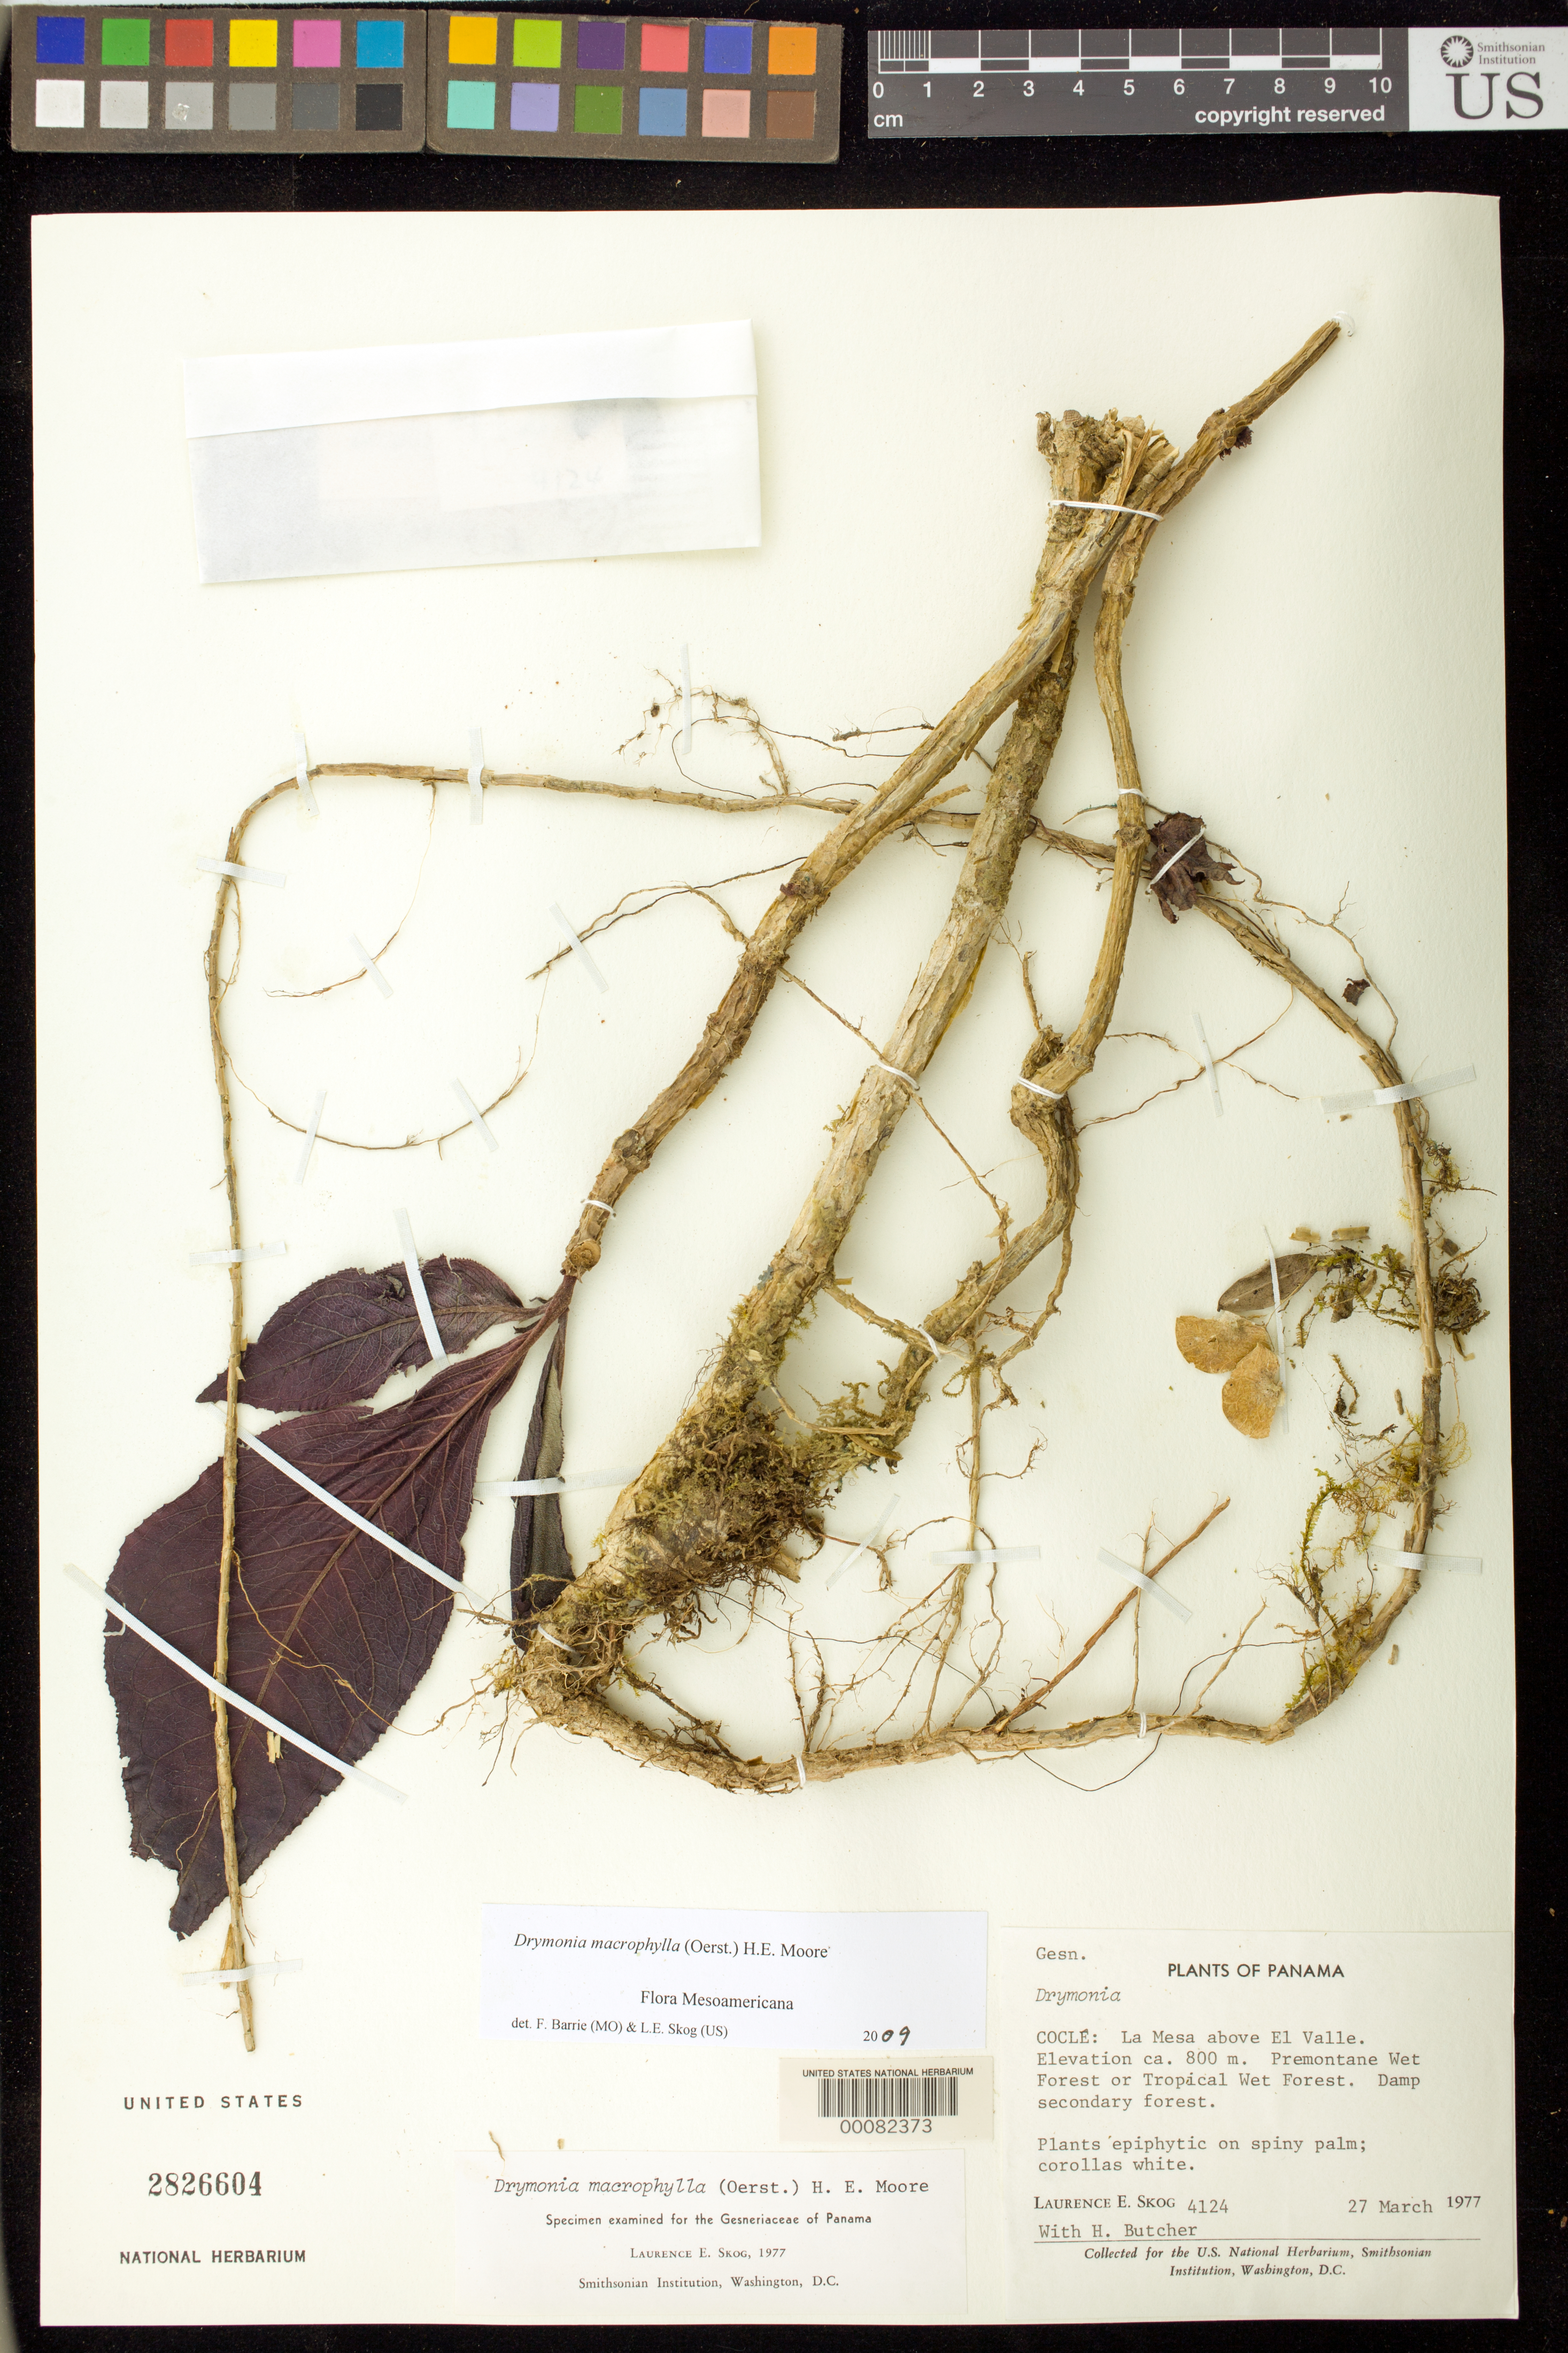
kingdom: Plantae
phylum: Tracheophyta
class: Magnoliopsida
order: Lamiales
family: Gesneriaceae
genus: Drymonia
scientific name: Drymonia macrophylla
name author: (Oerst.) H.E. Moore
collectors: L. E. Skog & H. Butcher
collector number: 4124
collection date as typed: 27 Mar 1977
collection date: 1977-03-27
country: Panama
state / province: Coclé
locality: La Mesa above El Valle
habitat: Premontane wet forest or tropical wet forest, damp sec forest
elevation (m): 800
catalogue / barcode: US 2826604